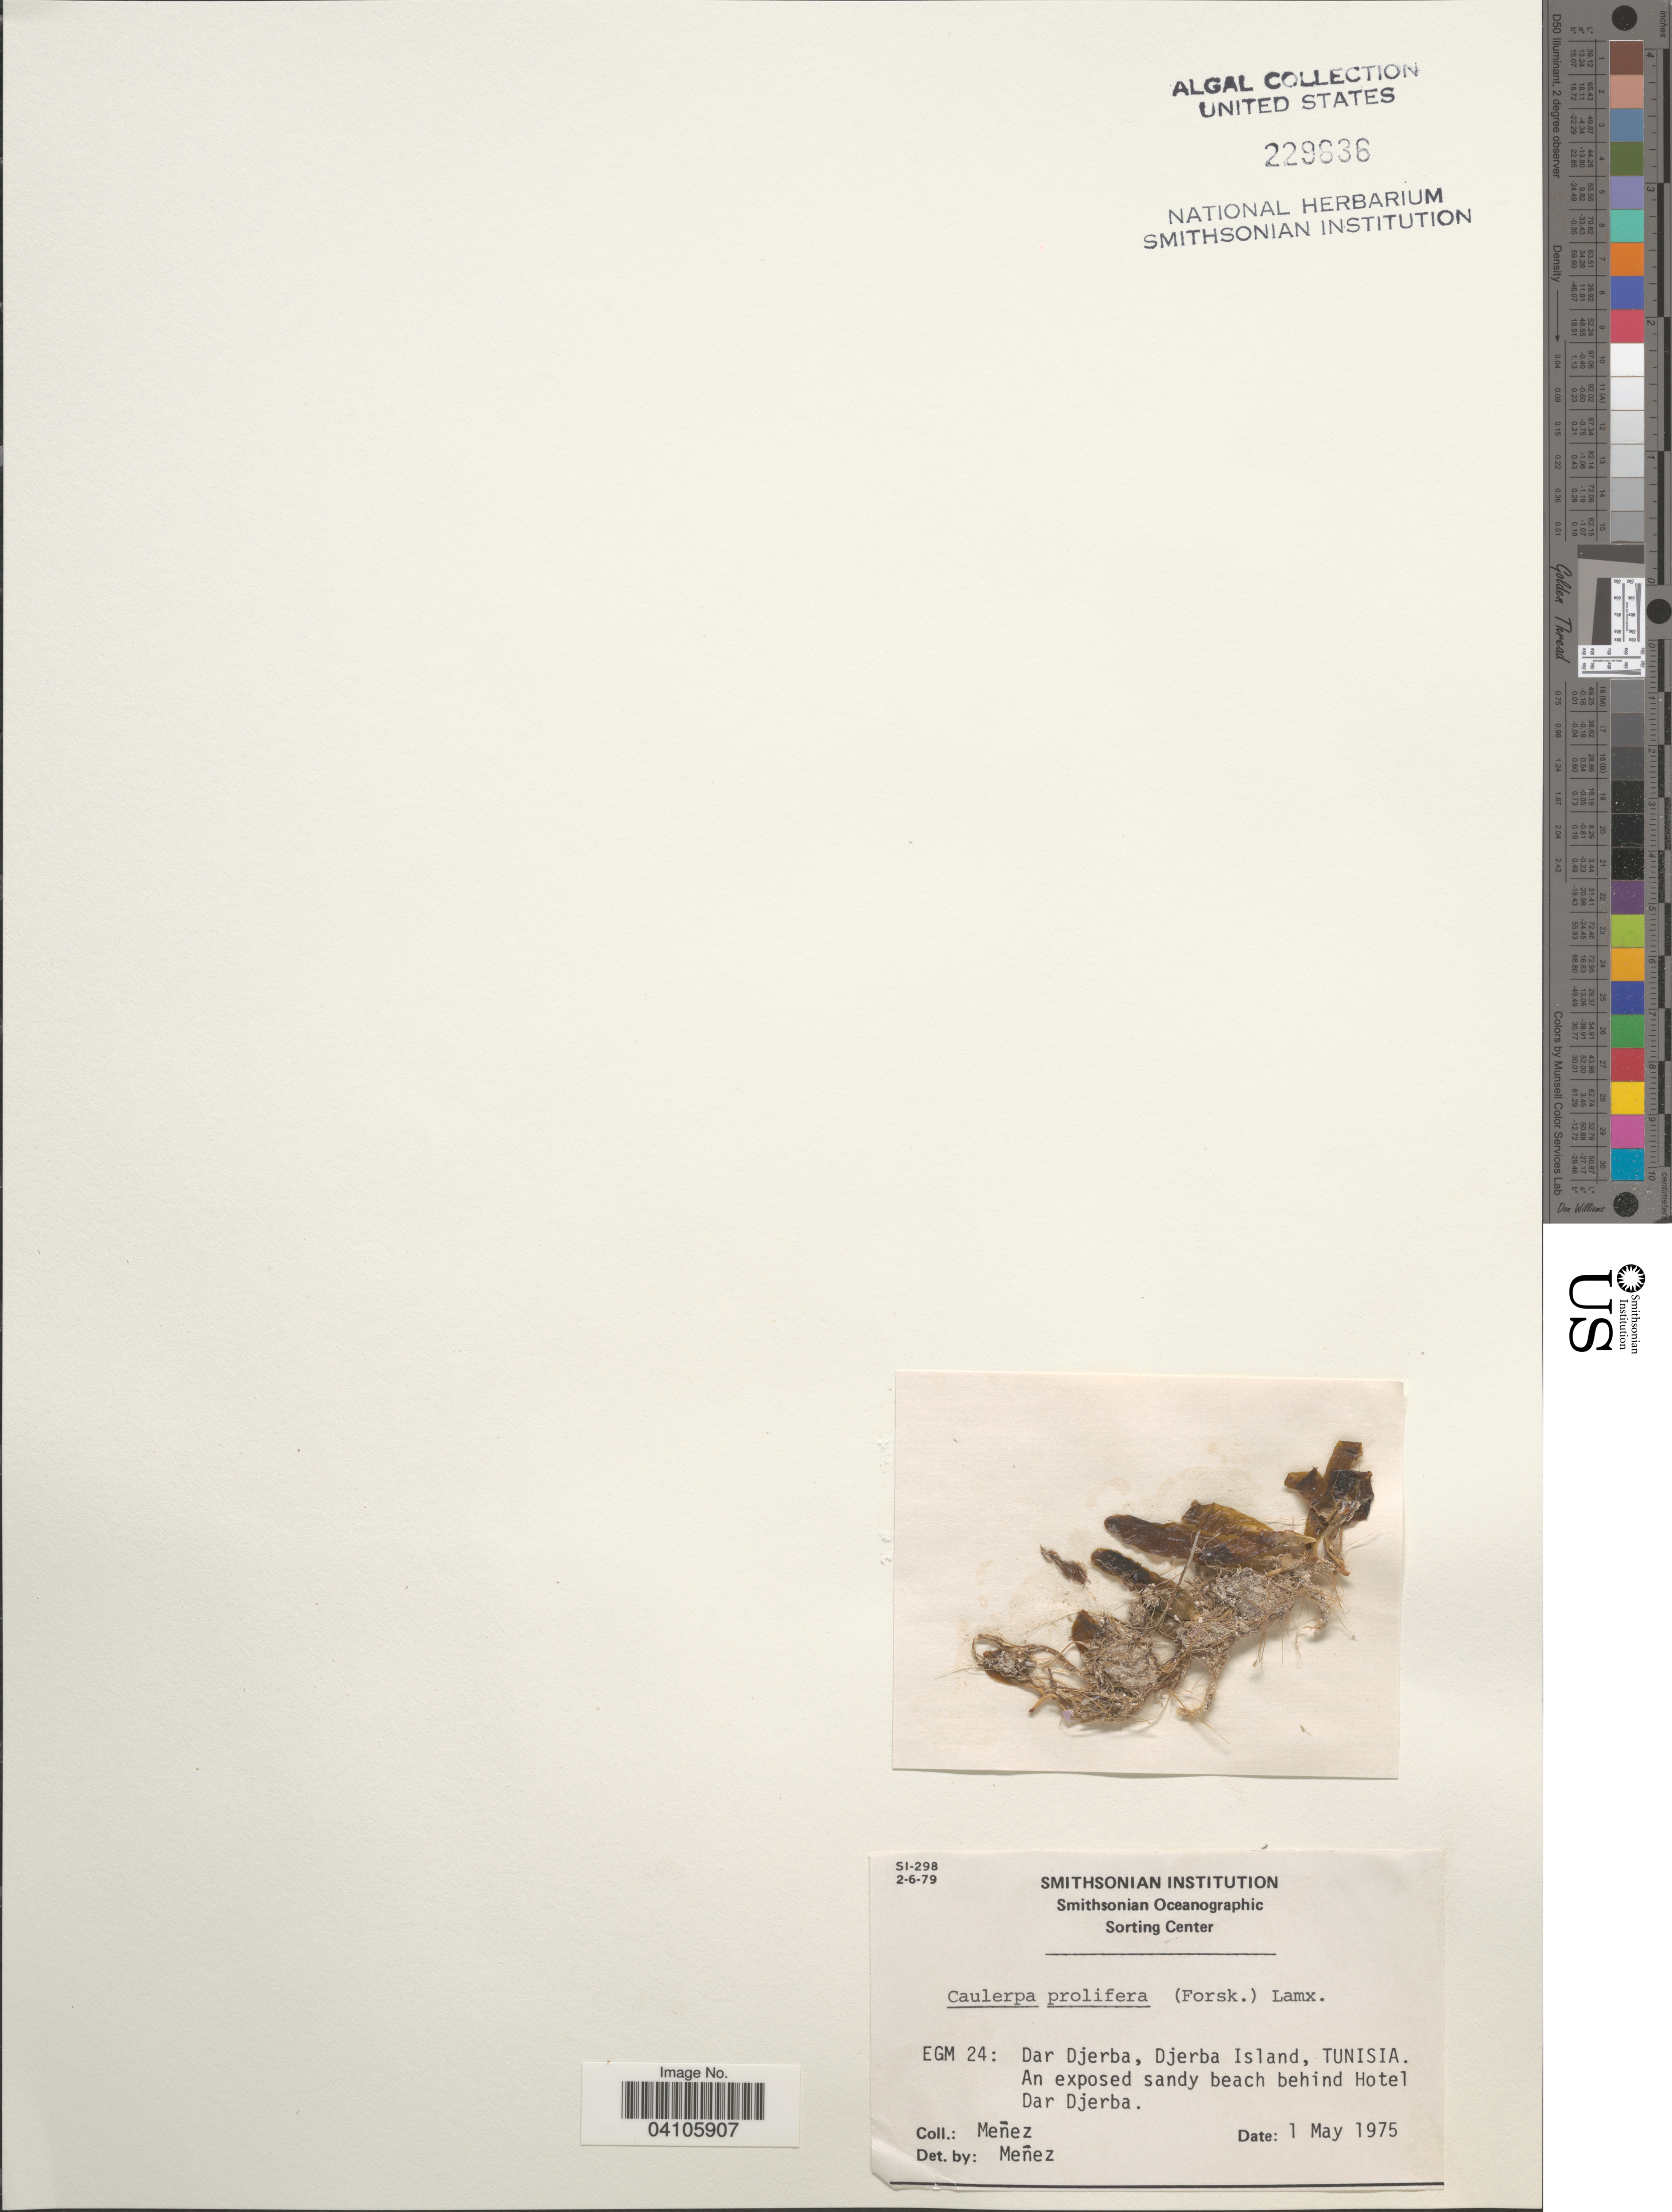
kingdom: Plantae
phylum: Chlorophyta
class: Ulvophyceae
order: Bryopsidales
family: Caulerpaceae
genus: Caulerpa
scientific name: Caulerpa prolifera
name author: (Forssk.) J.V.Lamouroux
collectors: Menez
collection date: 1975-05-01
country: Tunisia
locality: EGM 24: Dar Djerba, Djerba Island. An exposed sandy beach behind Hotel Dar Djerba.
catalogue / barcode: US 229636